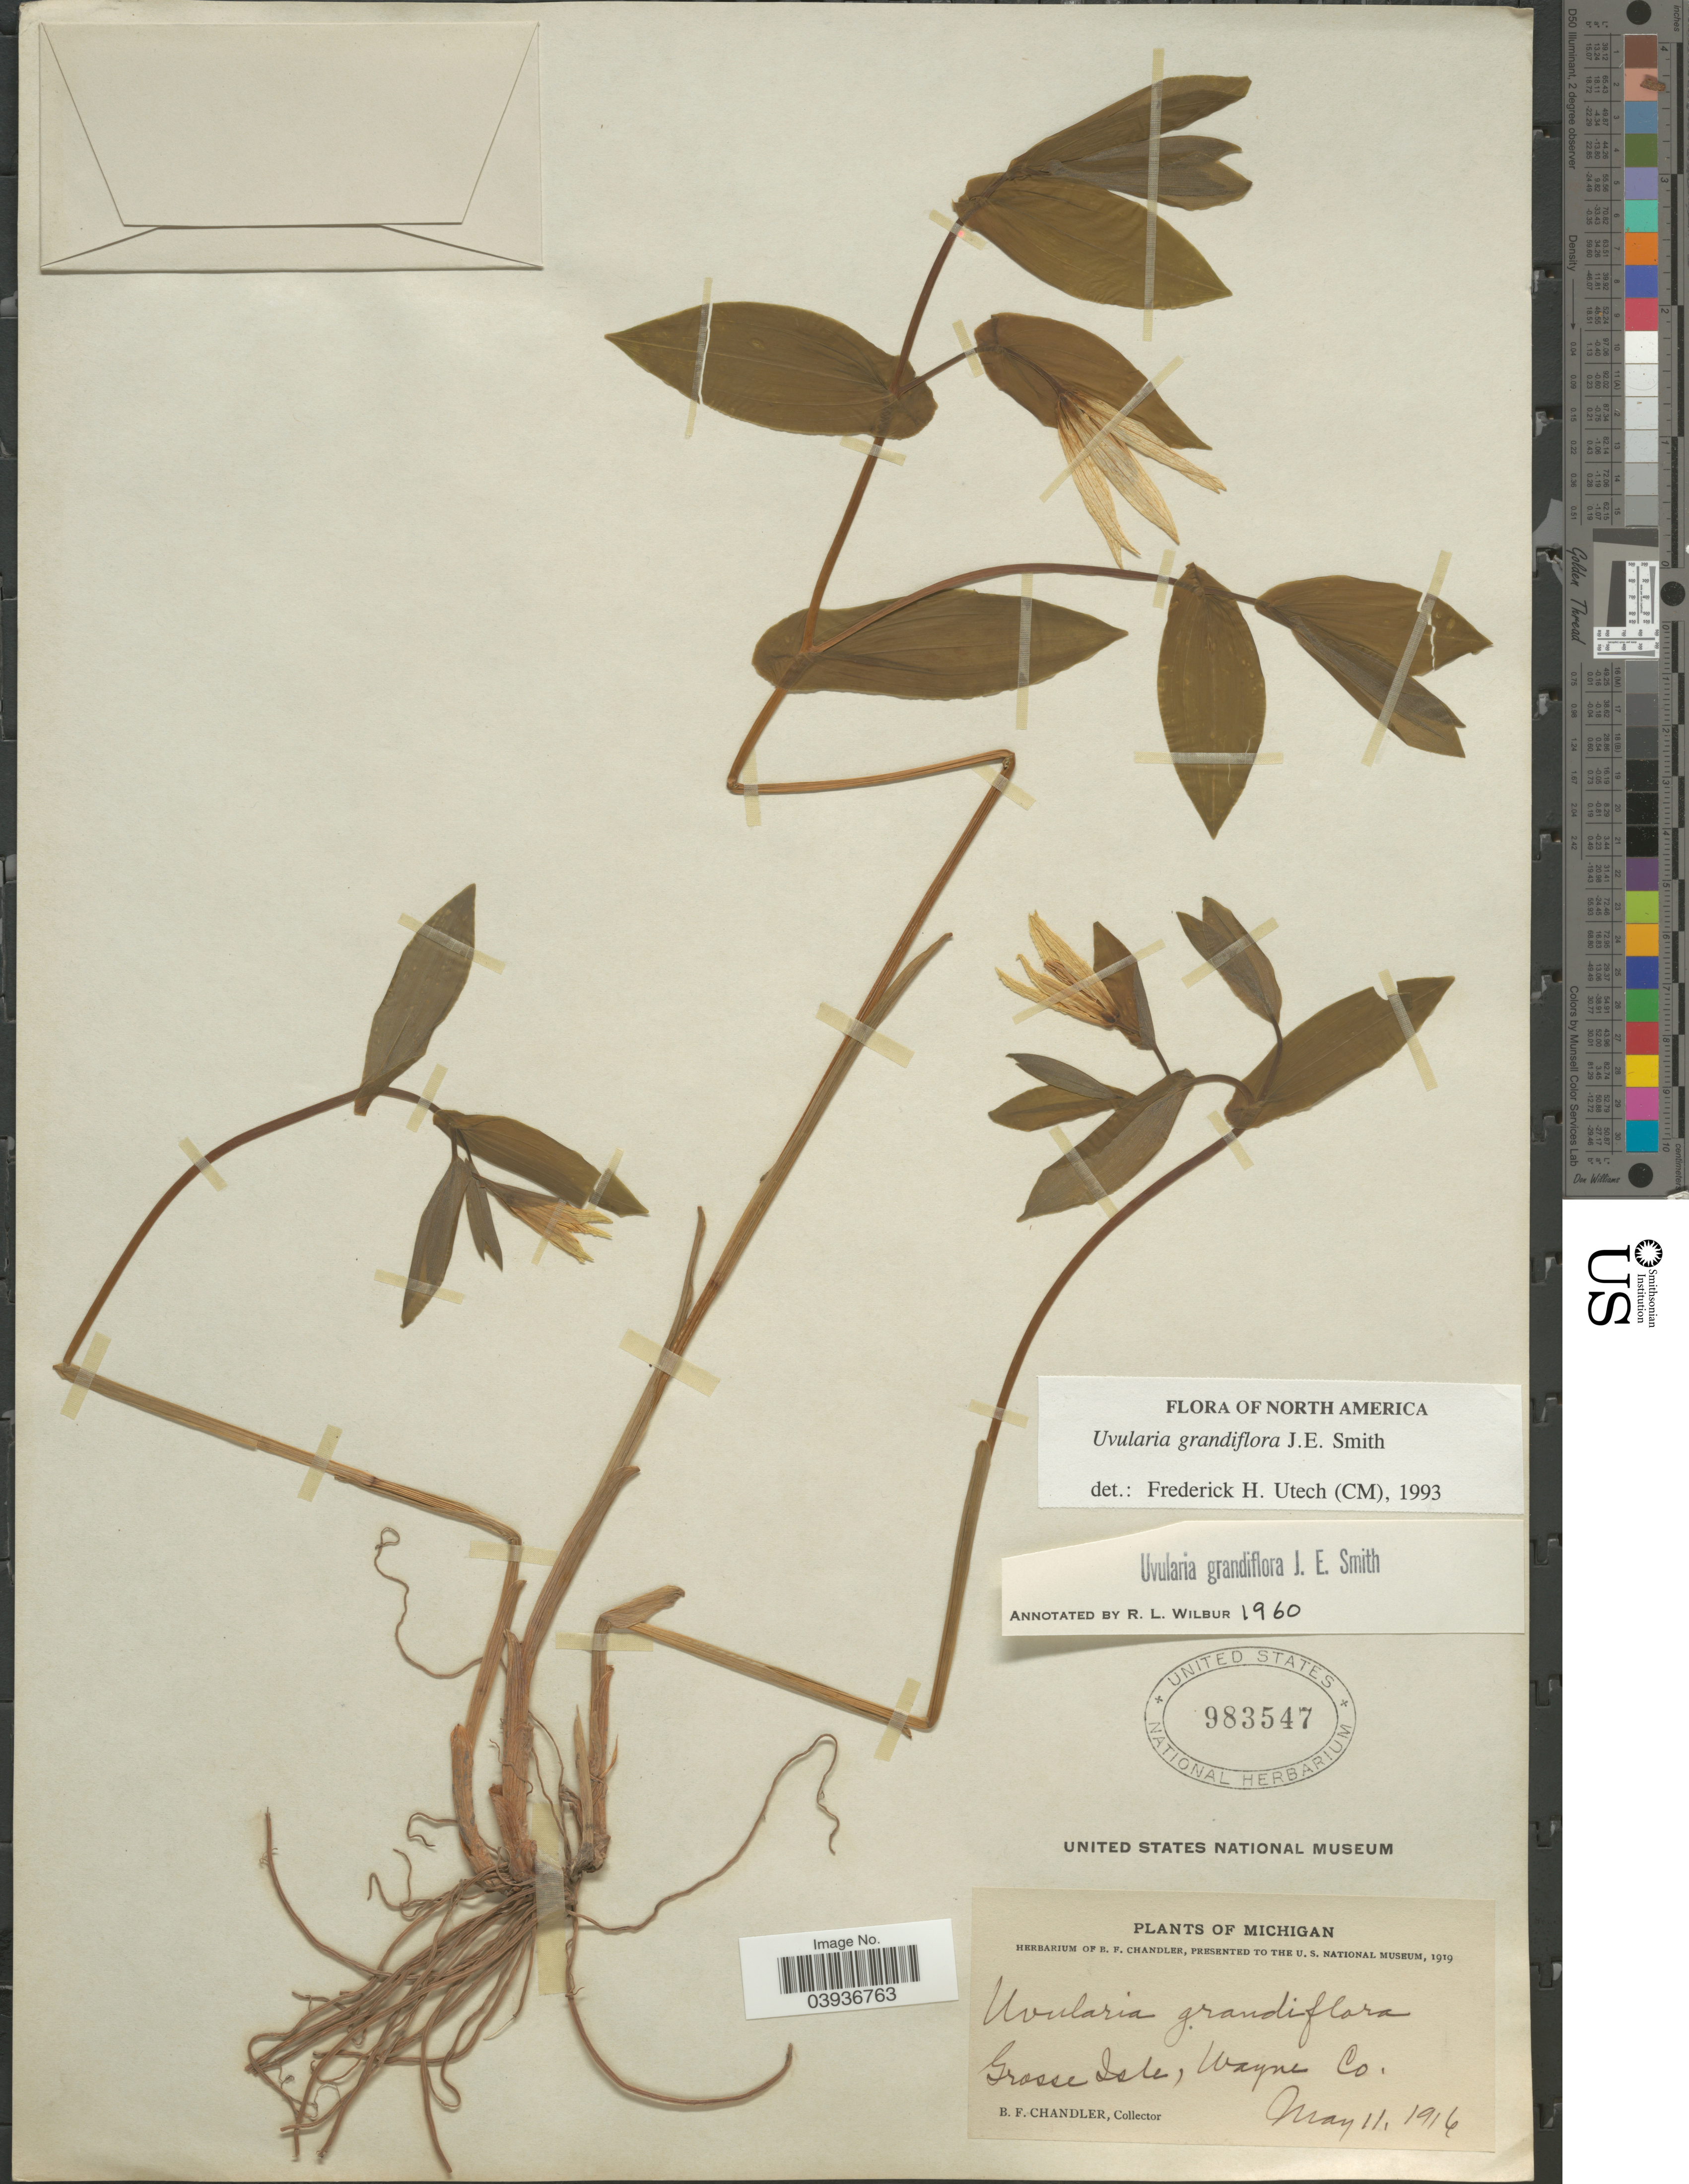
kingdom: Plantae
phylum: Tracheophyta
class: Liliopsida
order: Liliales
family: Colchicaceae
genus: Uvularia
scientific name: Uvularia grandiflora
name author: Sm.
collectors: B. F. Chandler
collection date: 1916-05-11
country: United States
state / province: Michigan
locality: Grosse Isle, Wayne Co.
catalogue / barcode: US 983547